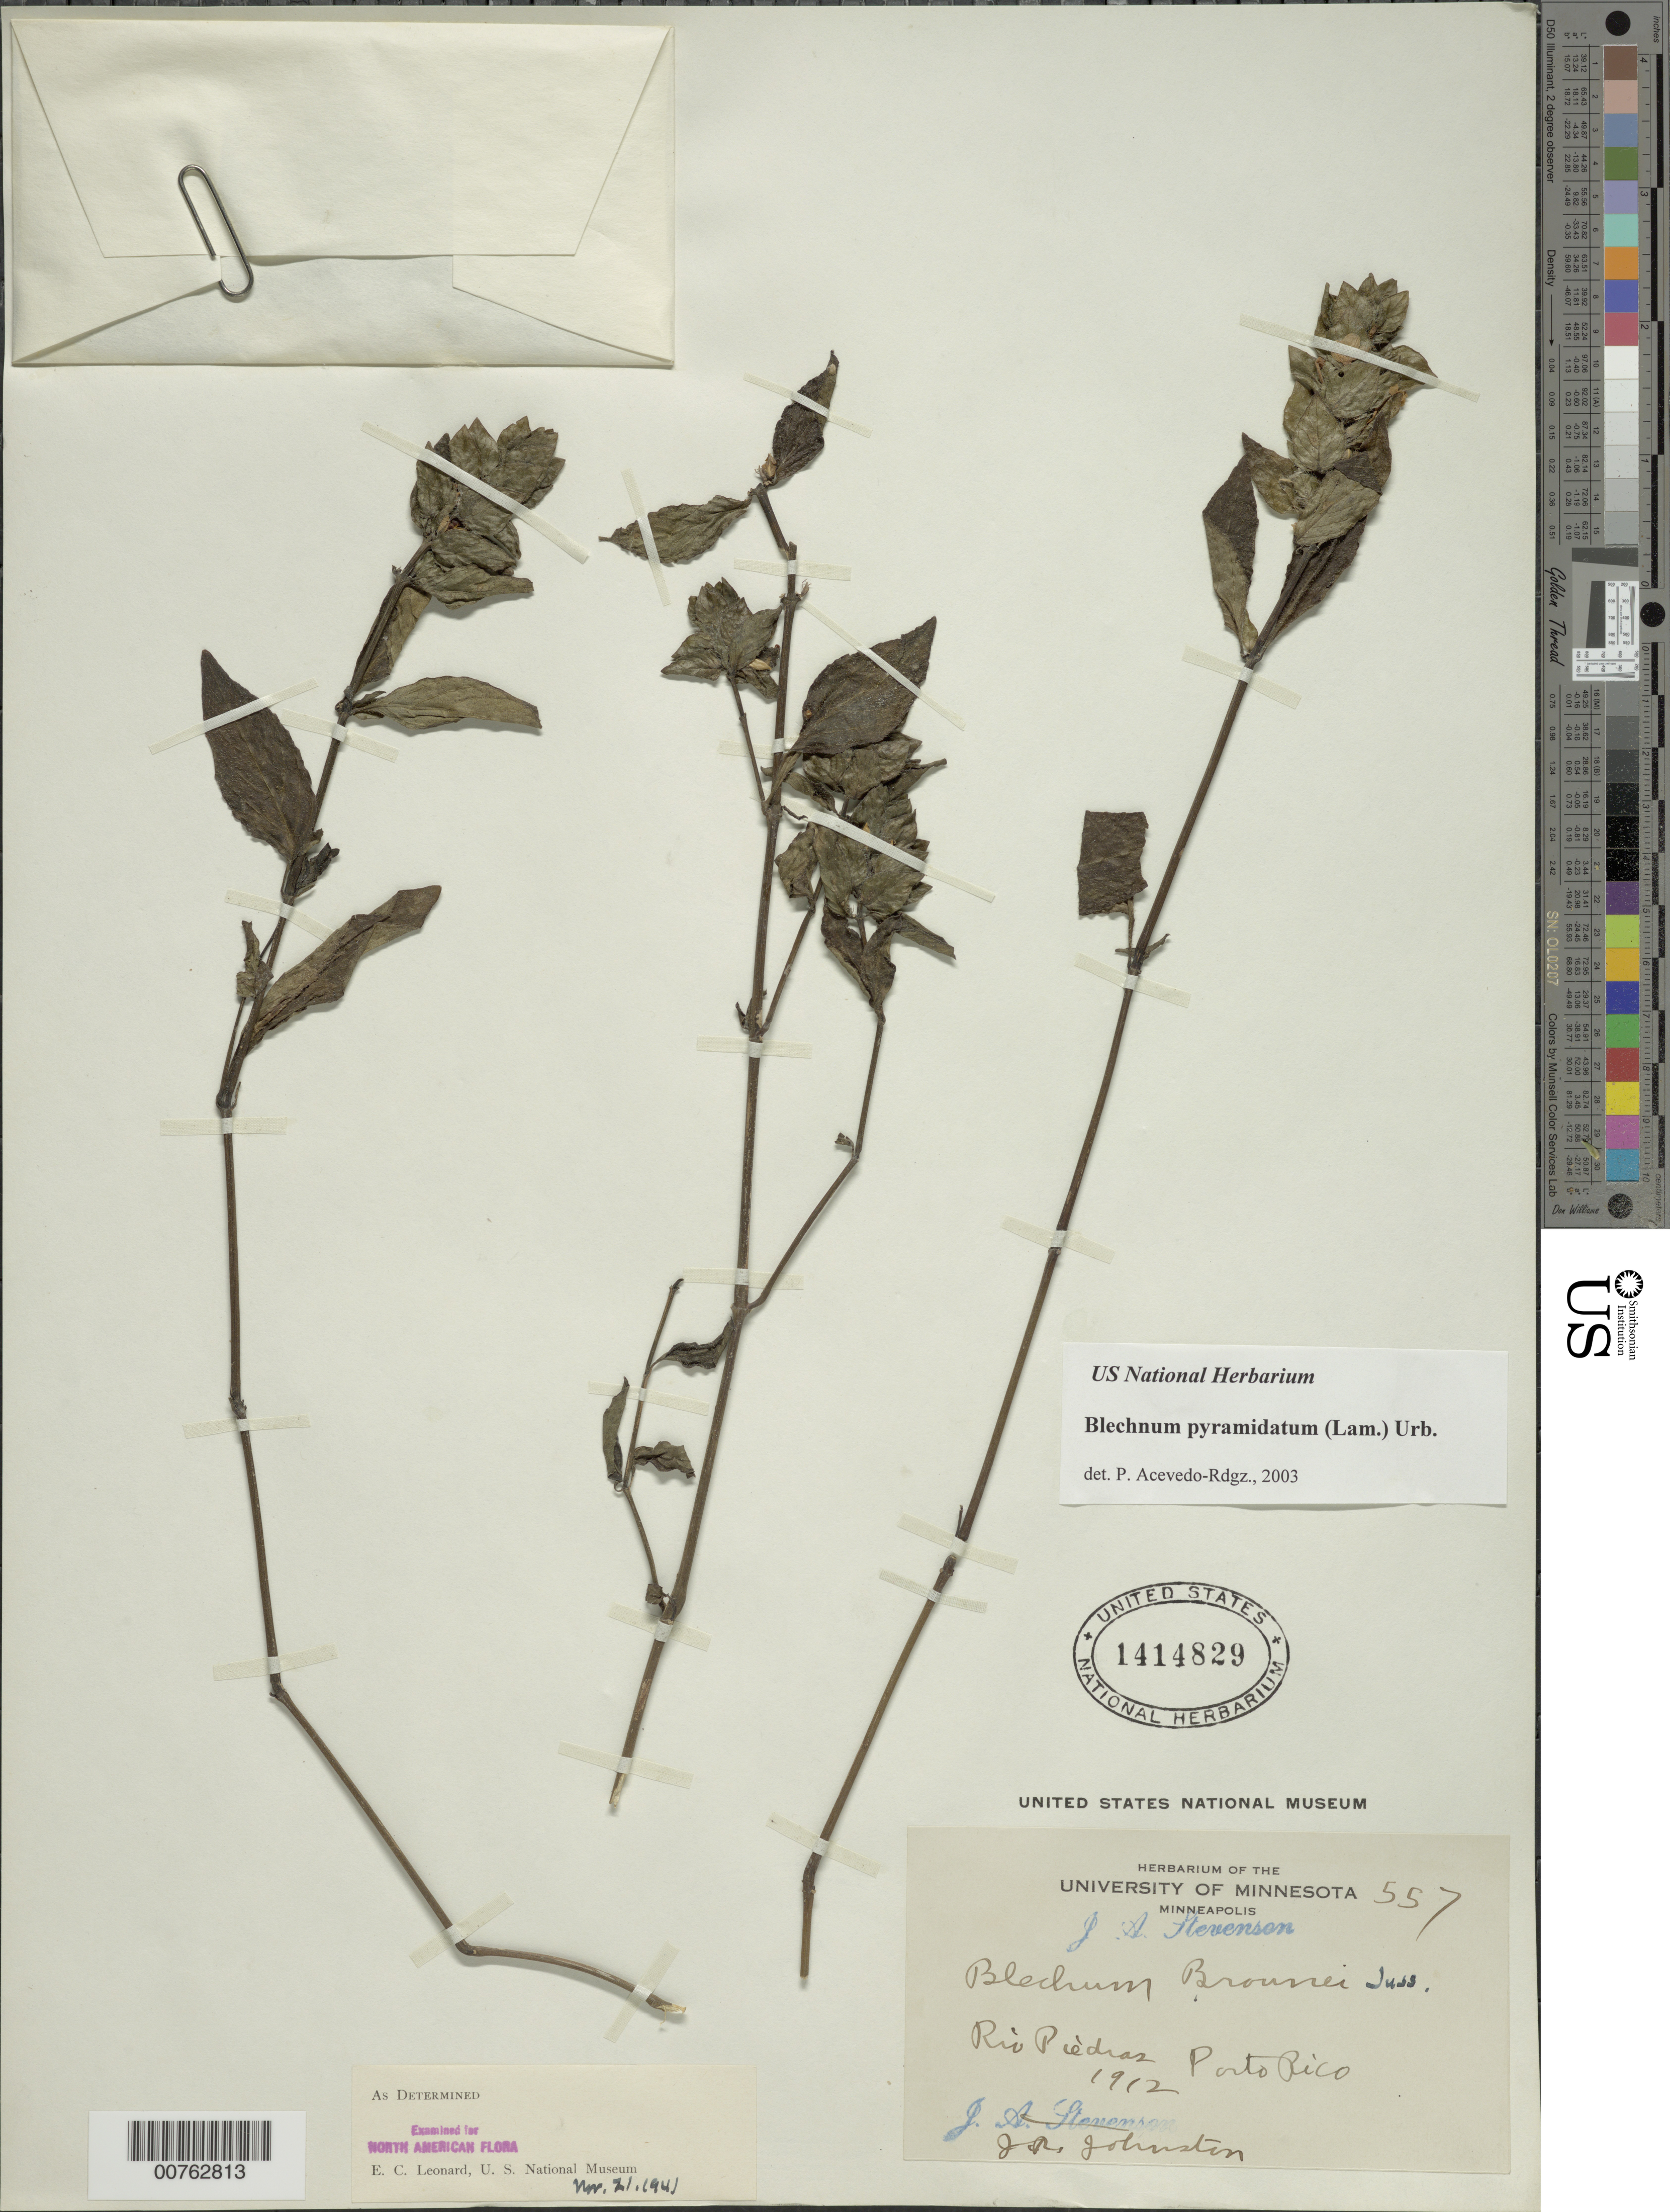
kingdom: Plantae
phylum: Tracheophyta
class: Magnoliopsida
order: Lamiales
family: Acanthaceae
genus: Blechum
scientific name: Blechum pyramidatum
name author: (Lam.) Urb.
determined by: Acevedo-Rodríguez, P., (BOT), Smithsonian Institution - National Museum of Natural History (UNITED STATES)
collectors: J. Stevenson & J. Johnston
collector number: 557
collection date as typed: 1912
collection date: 1912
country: Puerto Rico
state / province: San Juan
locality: Río Piedras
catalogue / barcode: US 1414829